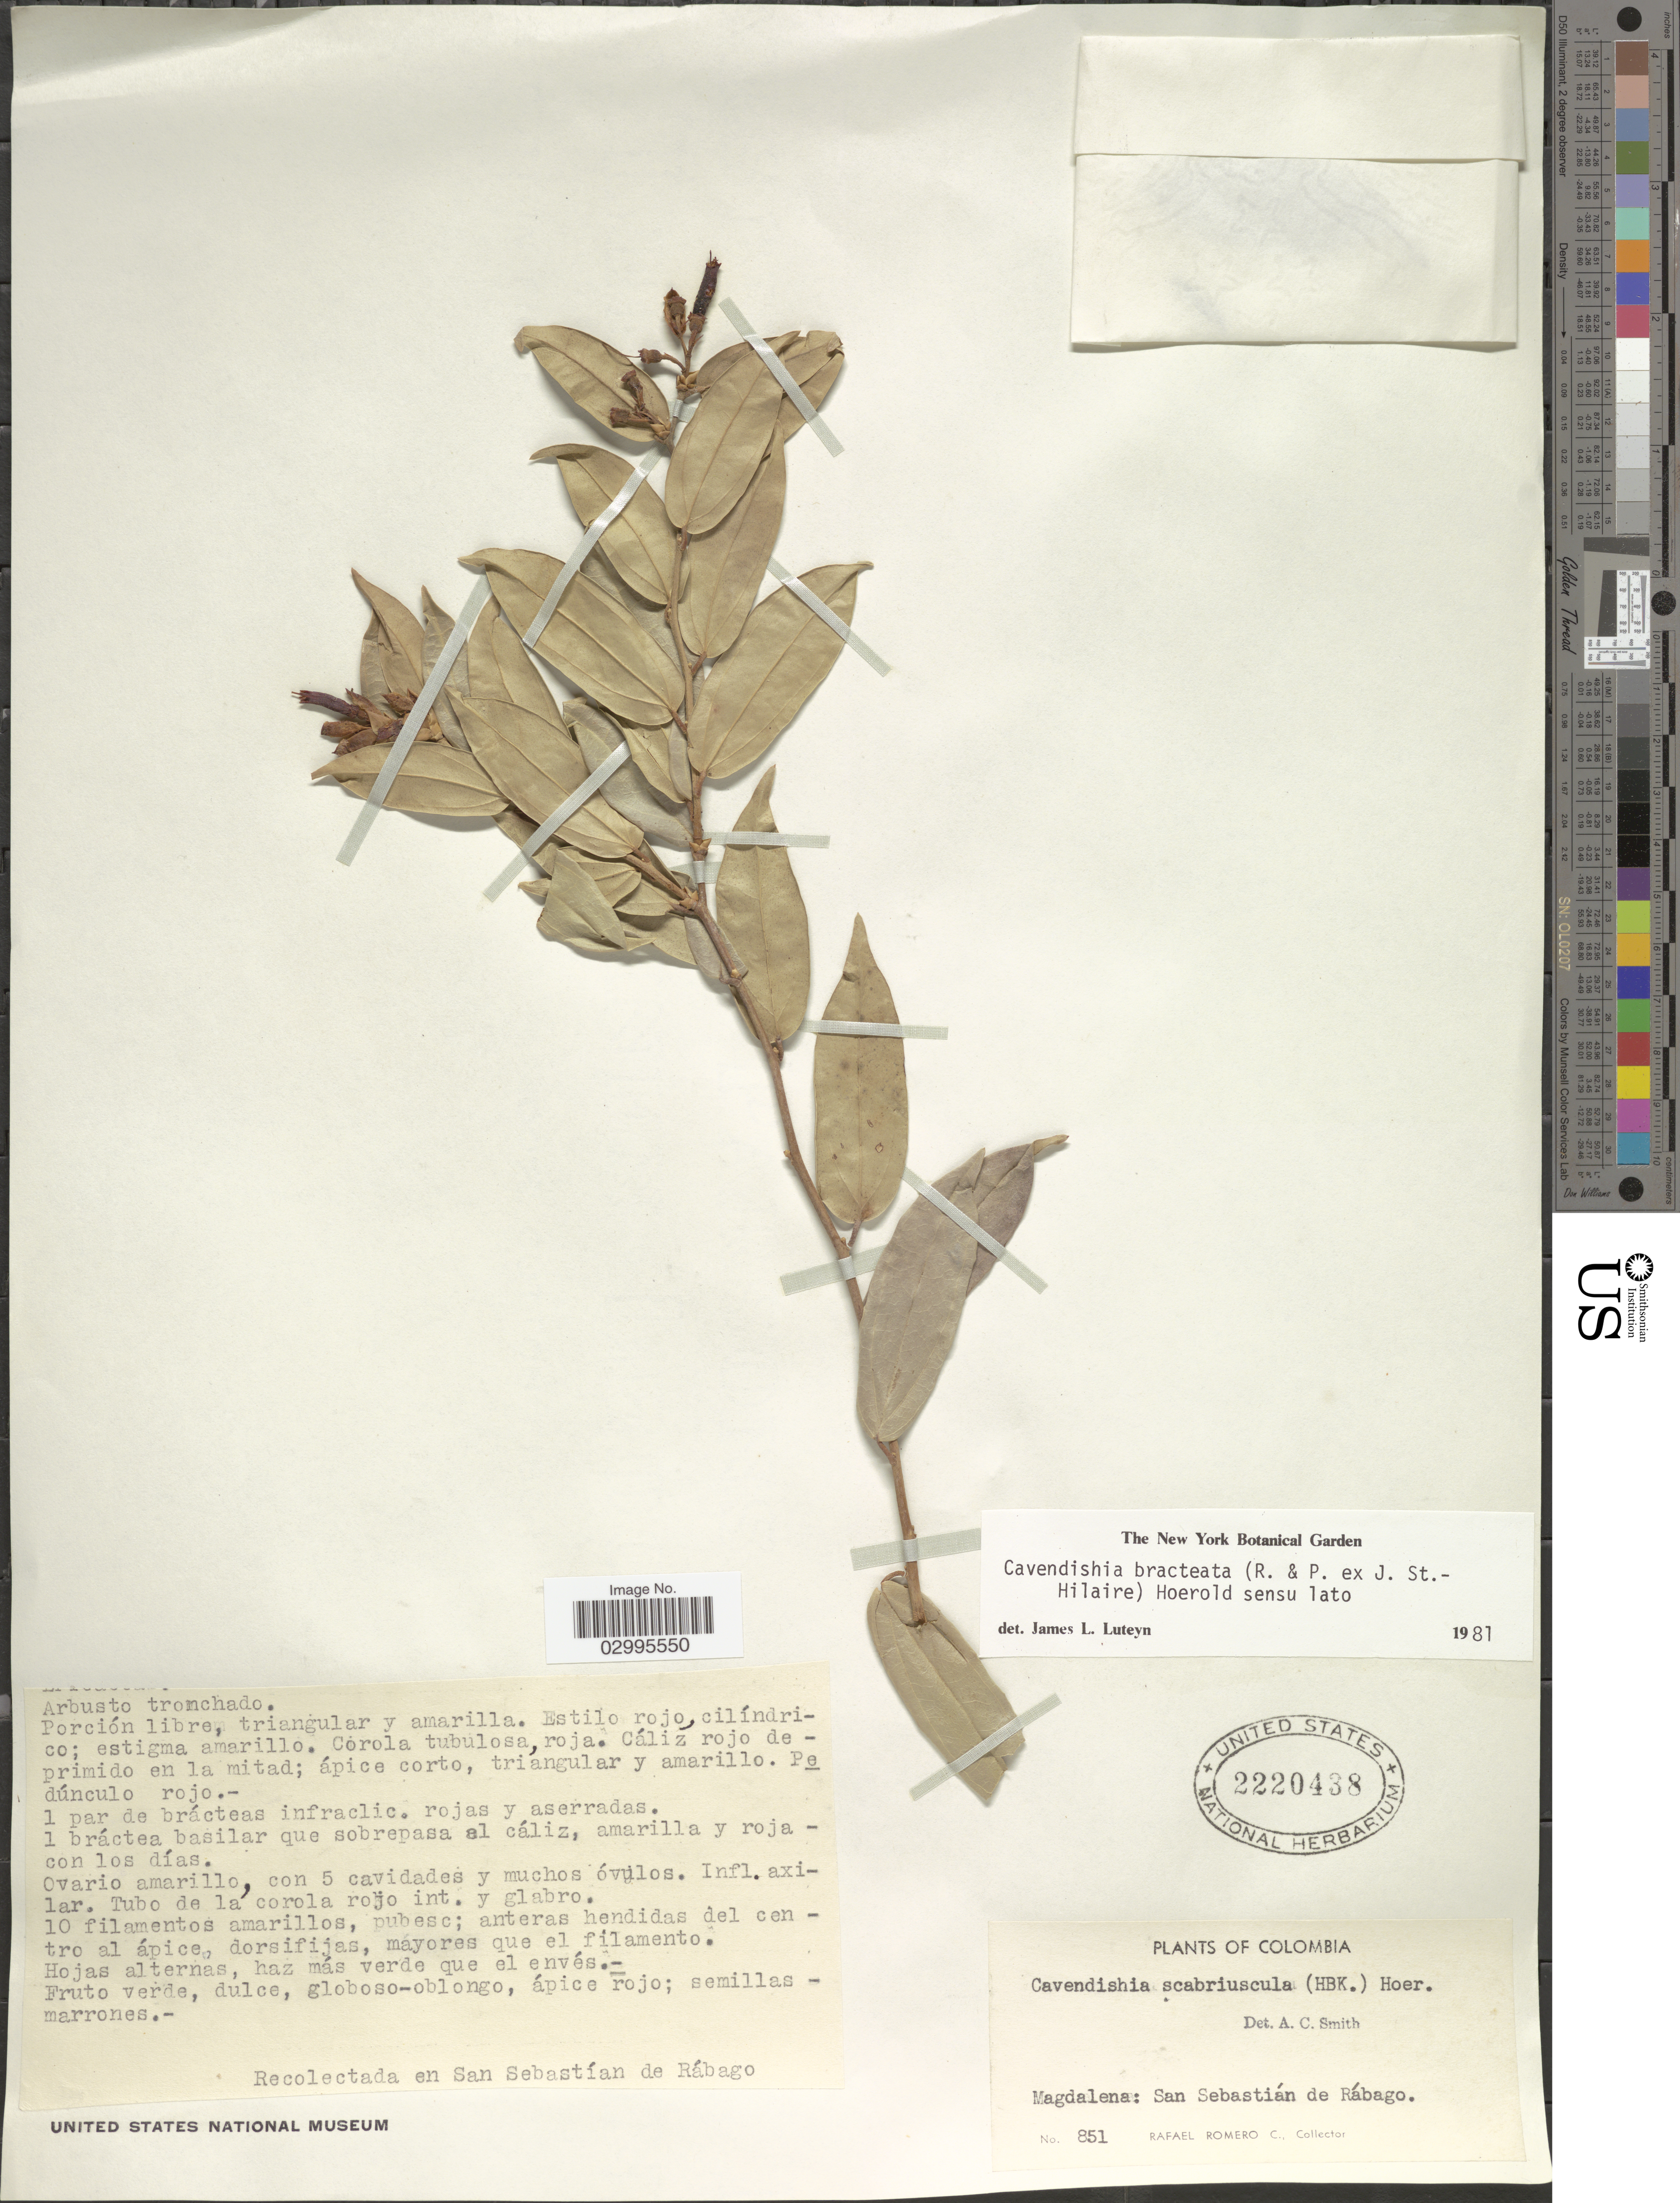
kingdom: Plantae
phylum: Tracheophyta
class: Magnoliopsida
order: Ericales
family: Ericaceae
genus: Cavendishia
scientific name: Cavendishia bracteata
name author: (Ruiz & Pav. ex J. St.-Hil.) Hoerold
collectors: R. Romero Castañeda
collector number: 851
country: Colombia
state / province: Magdalena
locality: San Sebastián de Rábago.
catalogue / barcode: US 2220438